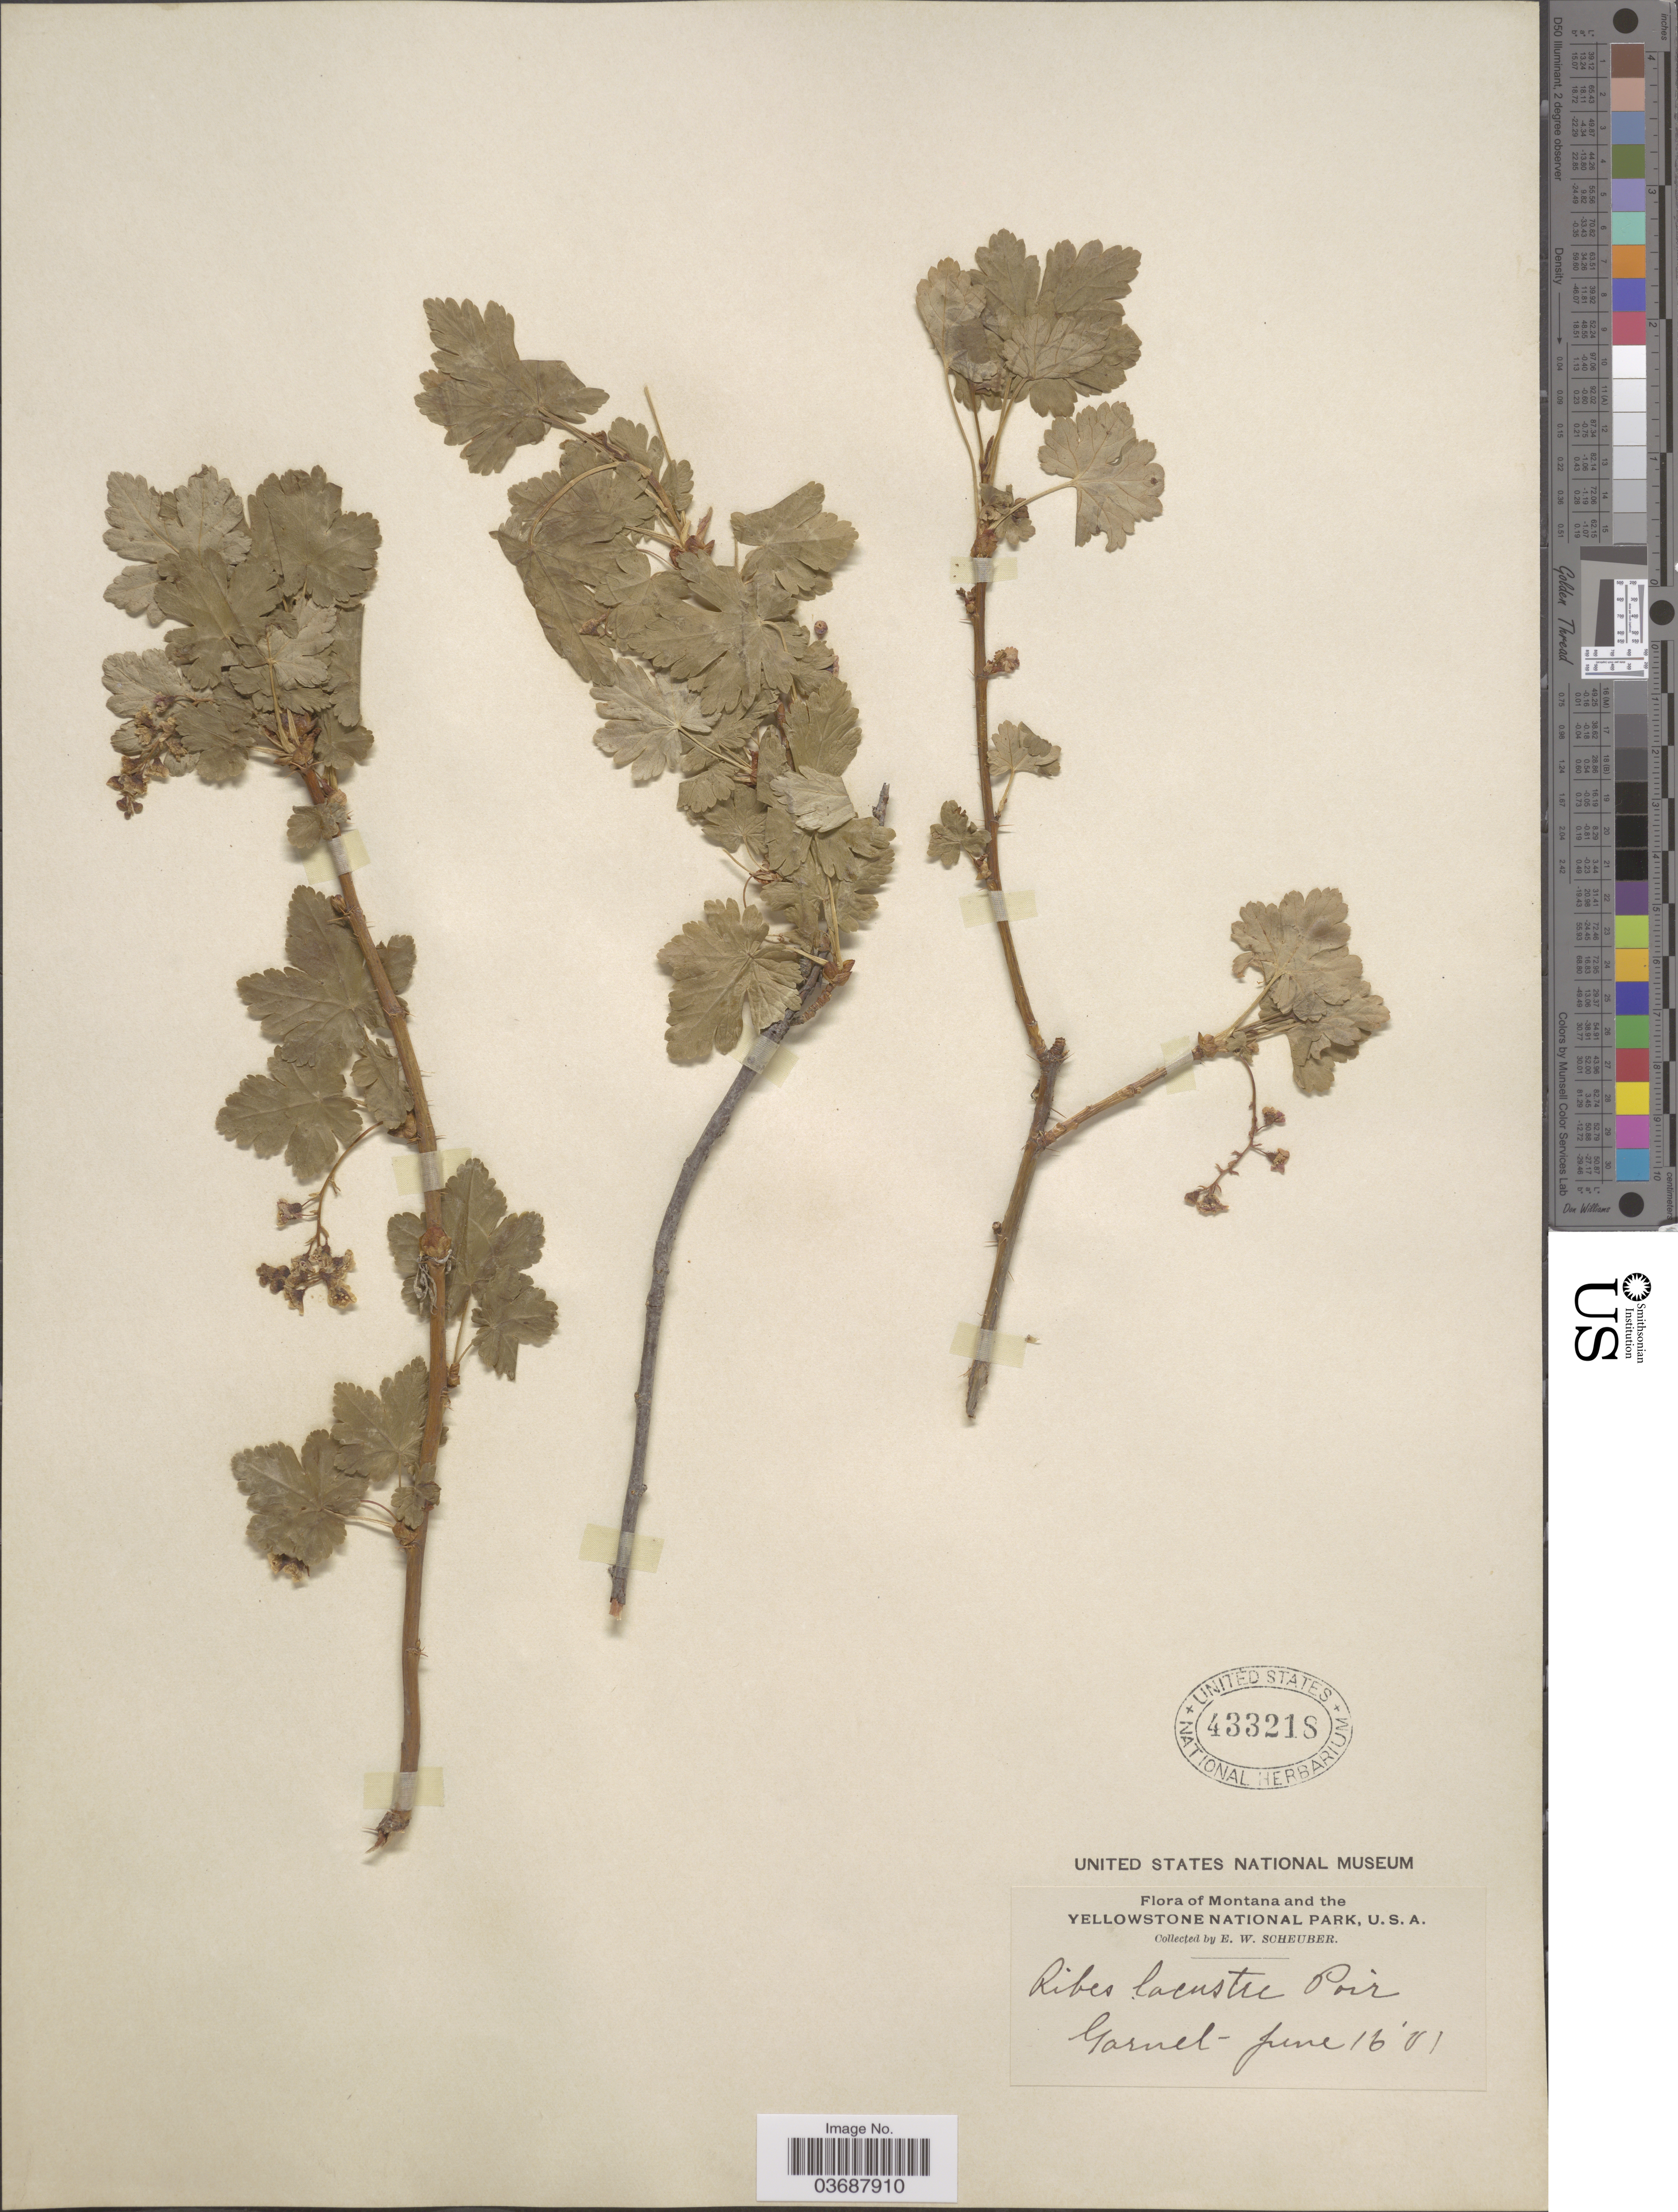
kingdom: Plantae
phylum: Tracheophyta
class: Magnoliopsida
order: Saxifragales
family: Grossulariaceae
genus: Ribes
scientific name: Ribes lacustre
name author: (Pers.) Poir.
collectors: E. Scheuber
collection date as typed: Transcribed d/m/y: 16/6/1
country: United States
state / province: Montana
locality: And the Yellowstone National Park. Garnet.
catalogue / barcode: US 433218